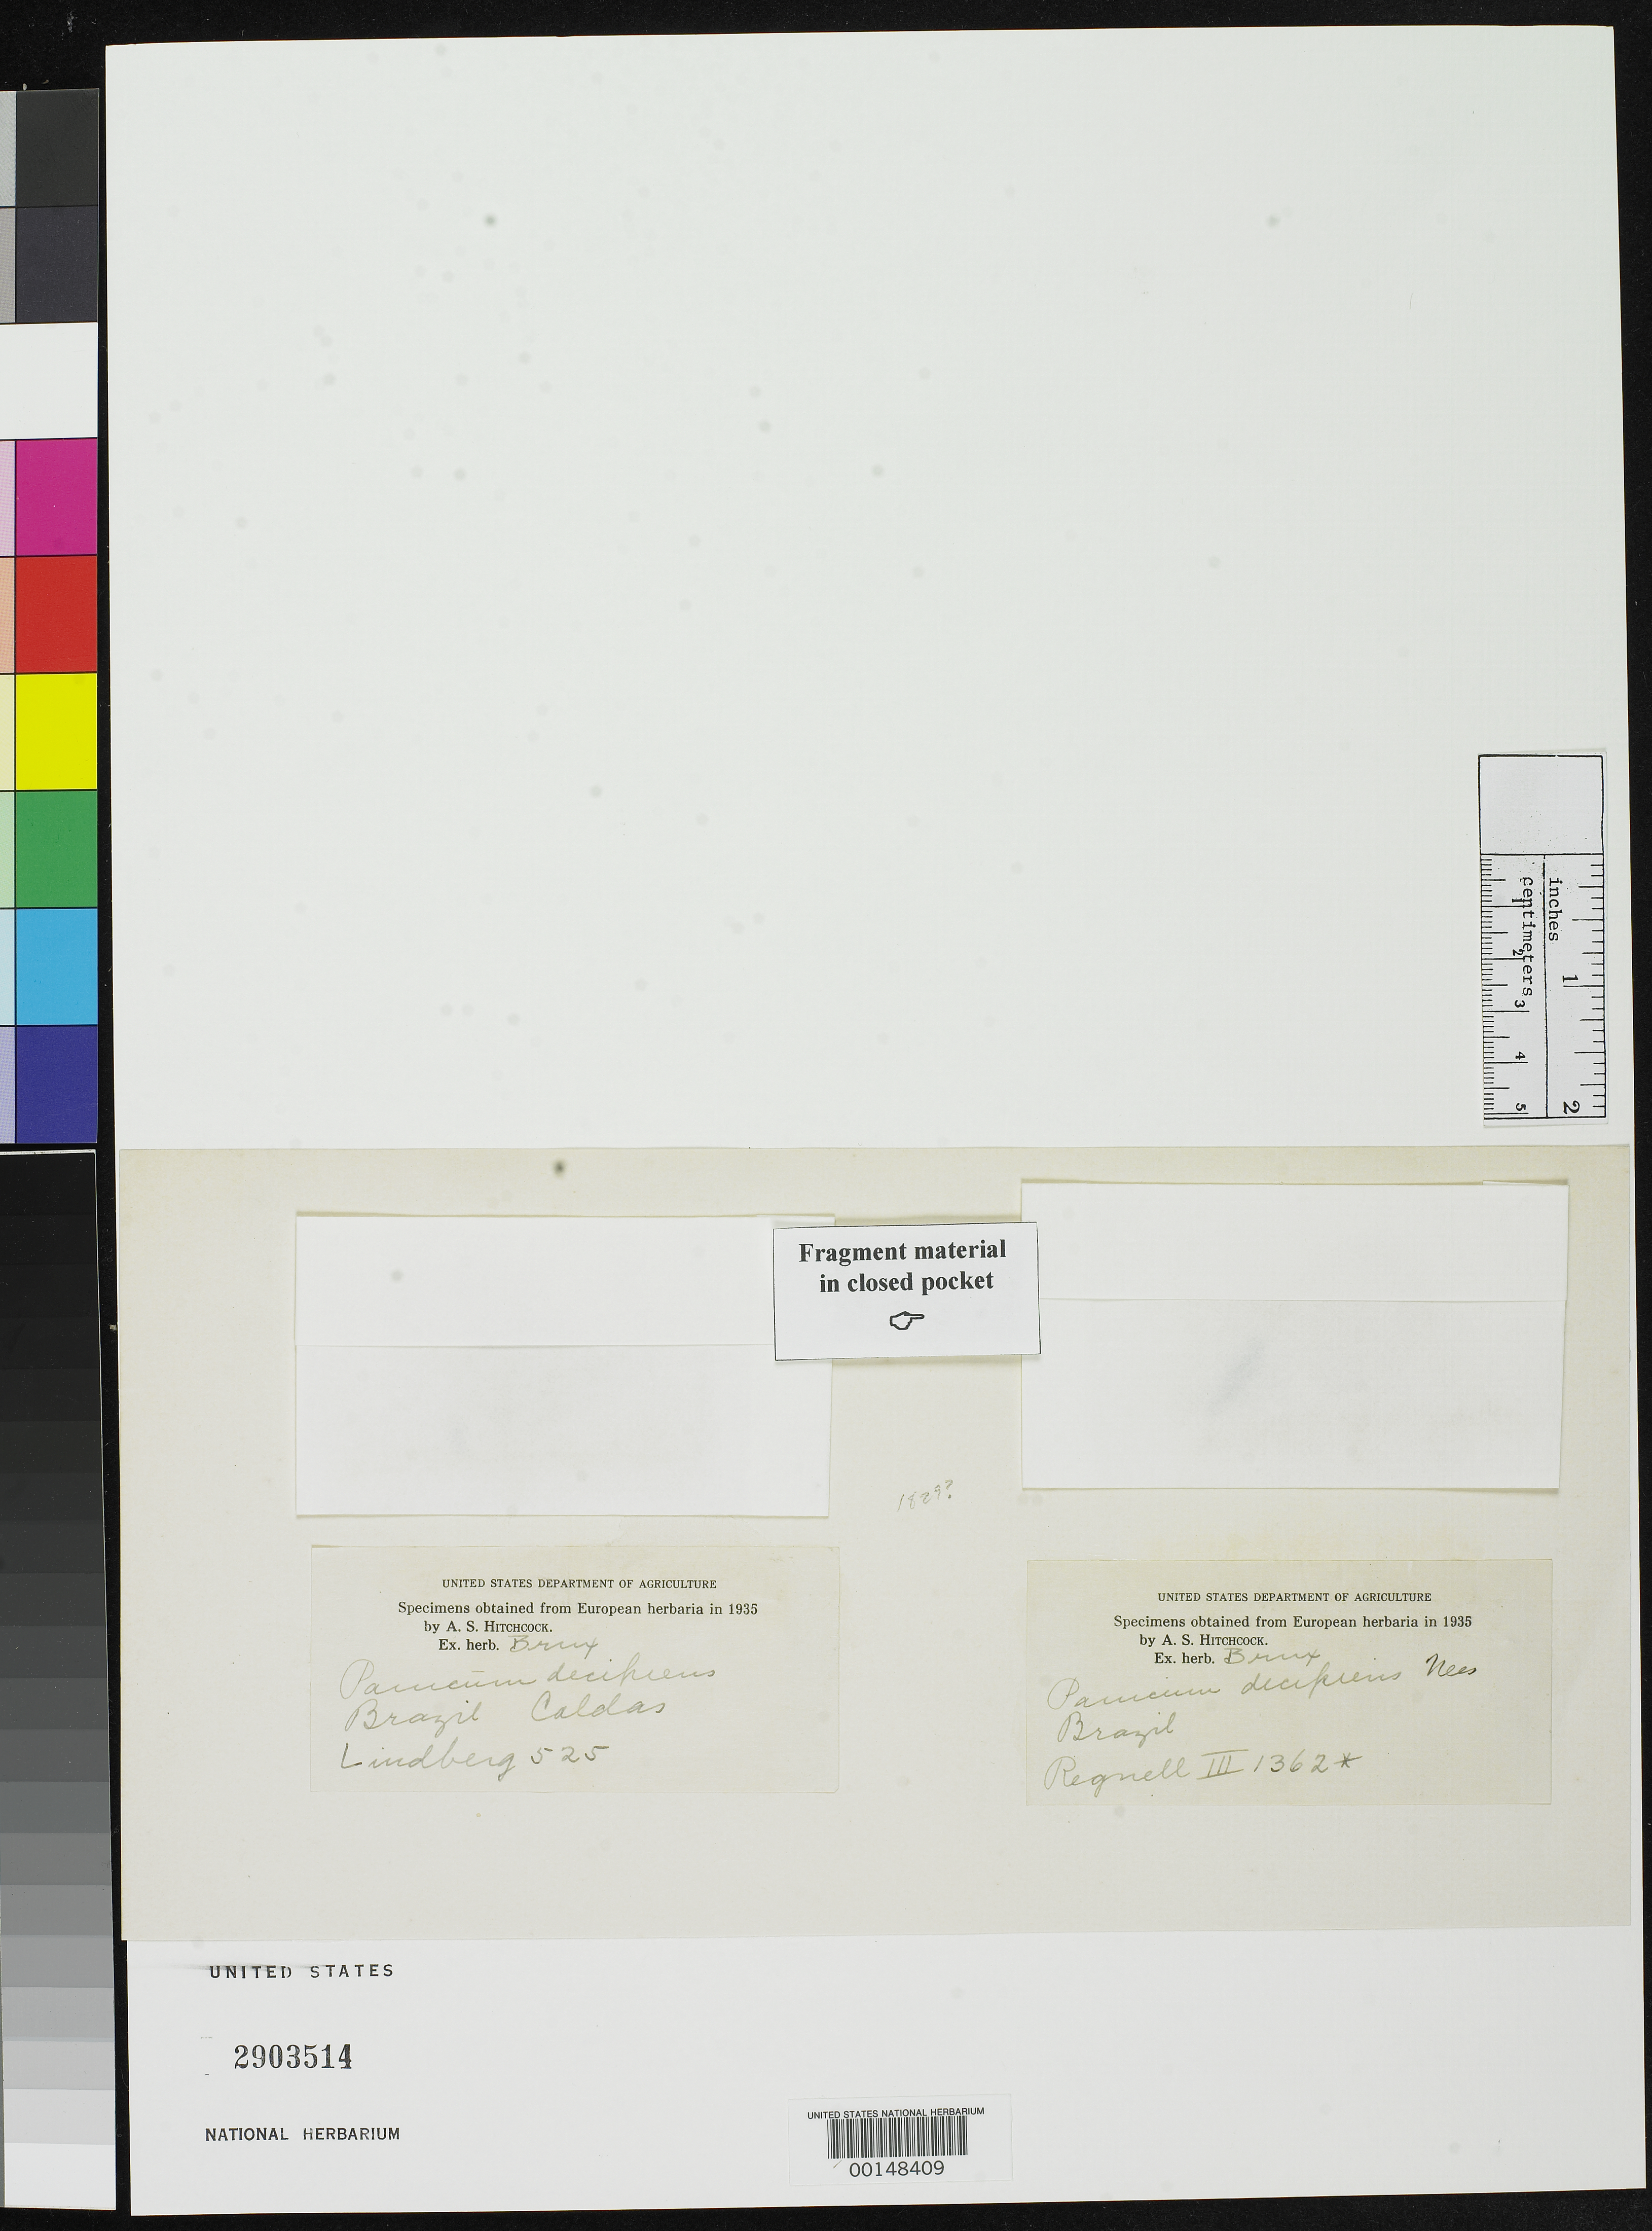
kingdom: Plantae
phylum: Tracheophyta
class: Liliopsida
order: Poales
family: Poaceae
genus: Panicum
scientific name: Panicum decipiens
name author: Nees in Mart.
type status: Type Fragment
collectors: S. O. Lindberg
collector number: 525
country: Brazil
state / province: Minas Gerais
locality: Caldas.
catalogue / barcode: US 2903514